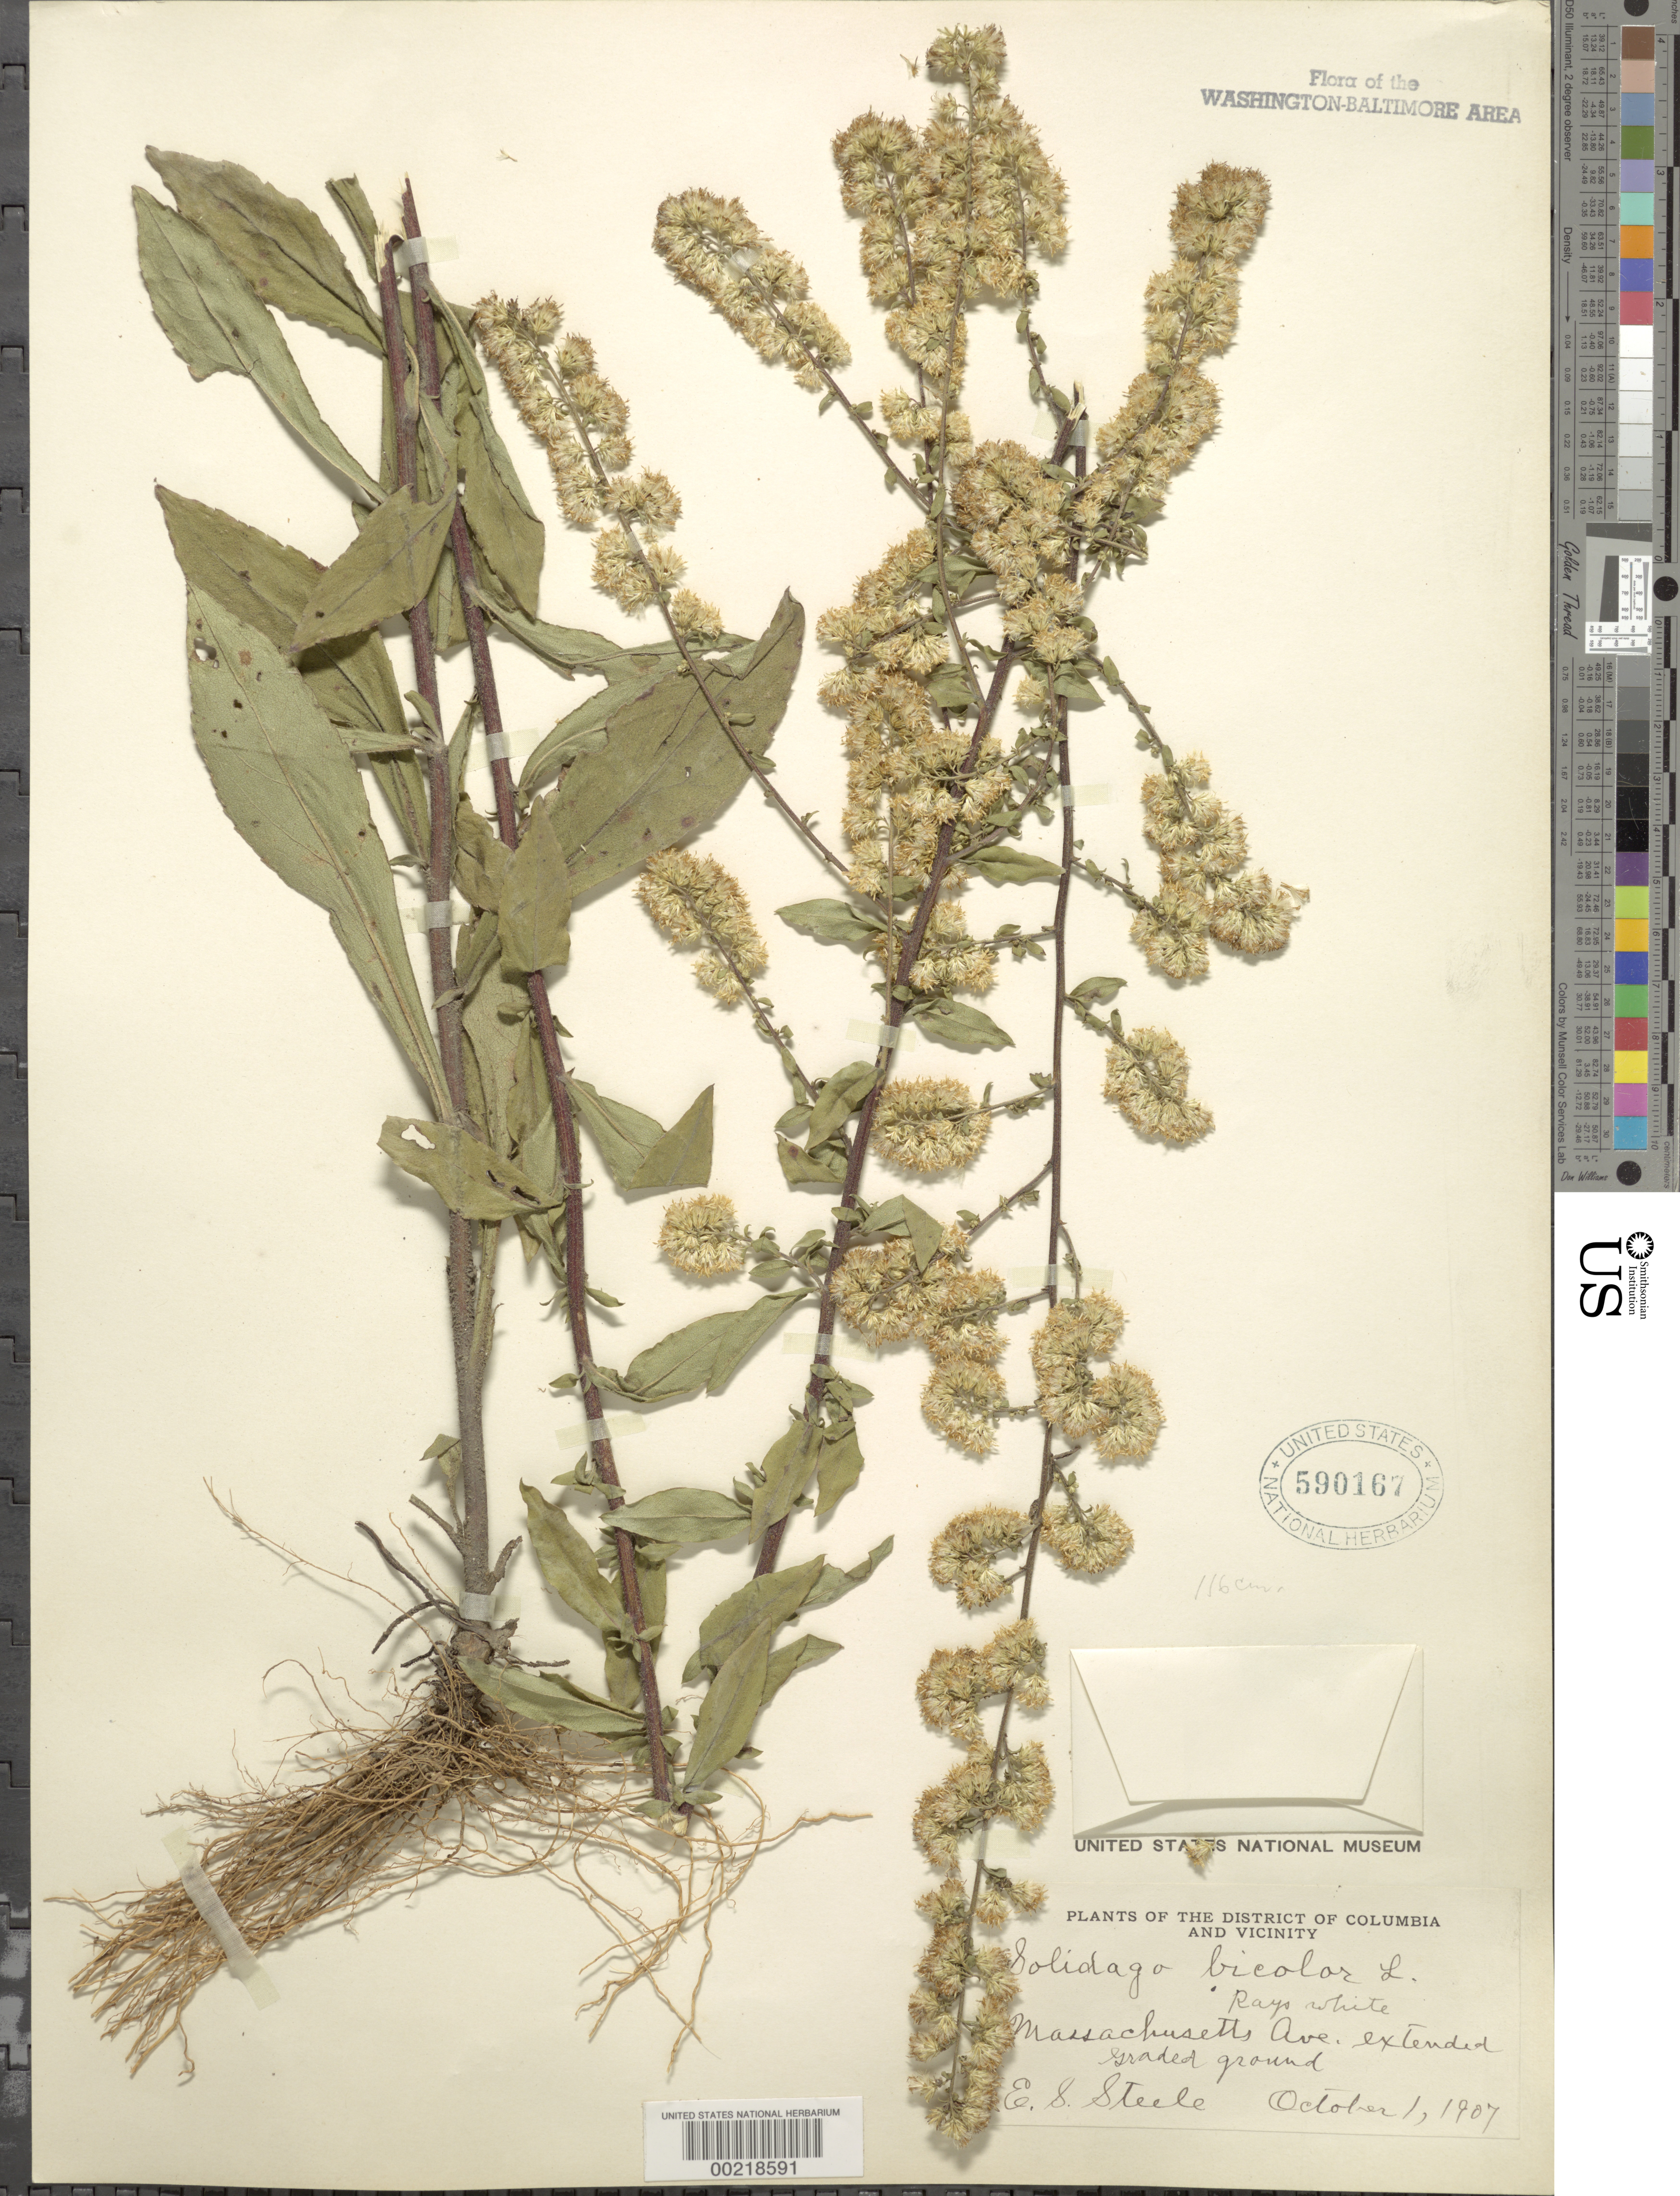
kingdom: Plantae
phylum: Tracheophyta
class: Magnoliopsida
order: Asterales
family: Asteraceae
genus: Solidago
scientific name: Solidago bicolor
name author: L.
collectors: E. Steele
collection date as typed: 01 Oct 1907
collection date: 1907-10-01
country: United States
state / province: District of Columbia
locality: Mass. Ave. ext.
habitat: Ground recently graded off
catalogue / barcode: US 590167